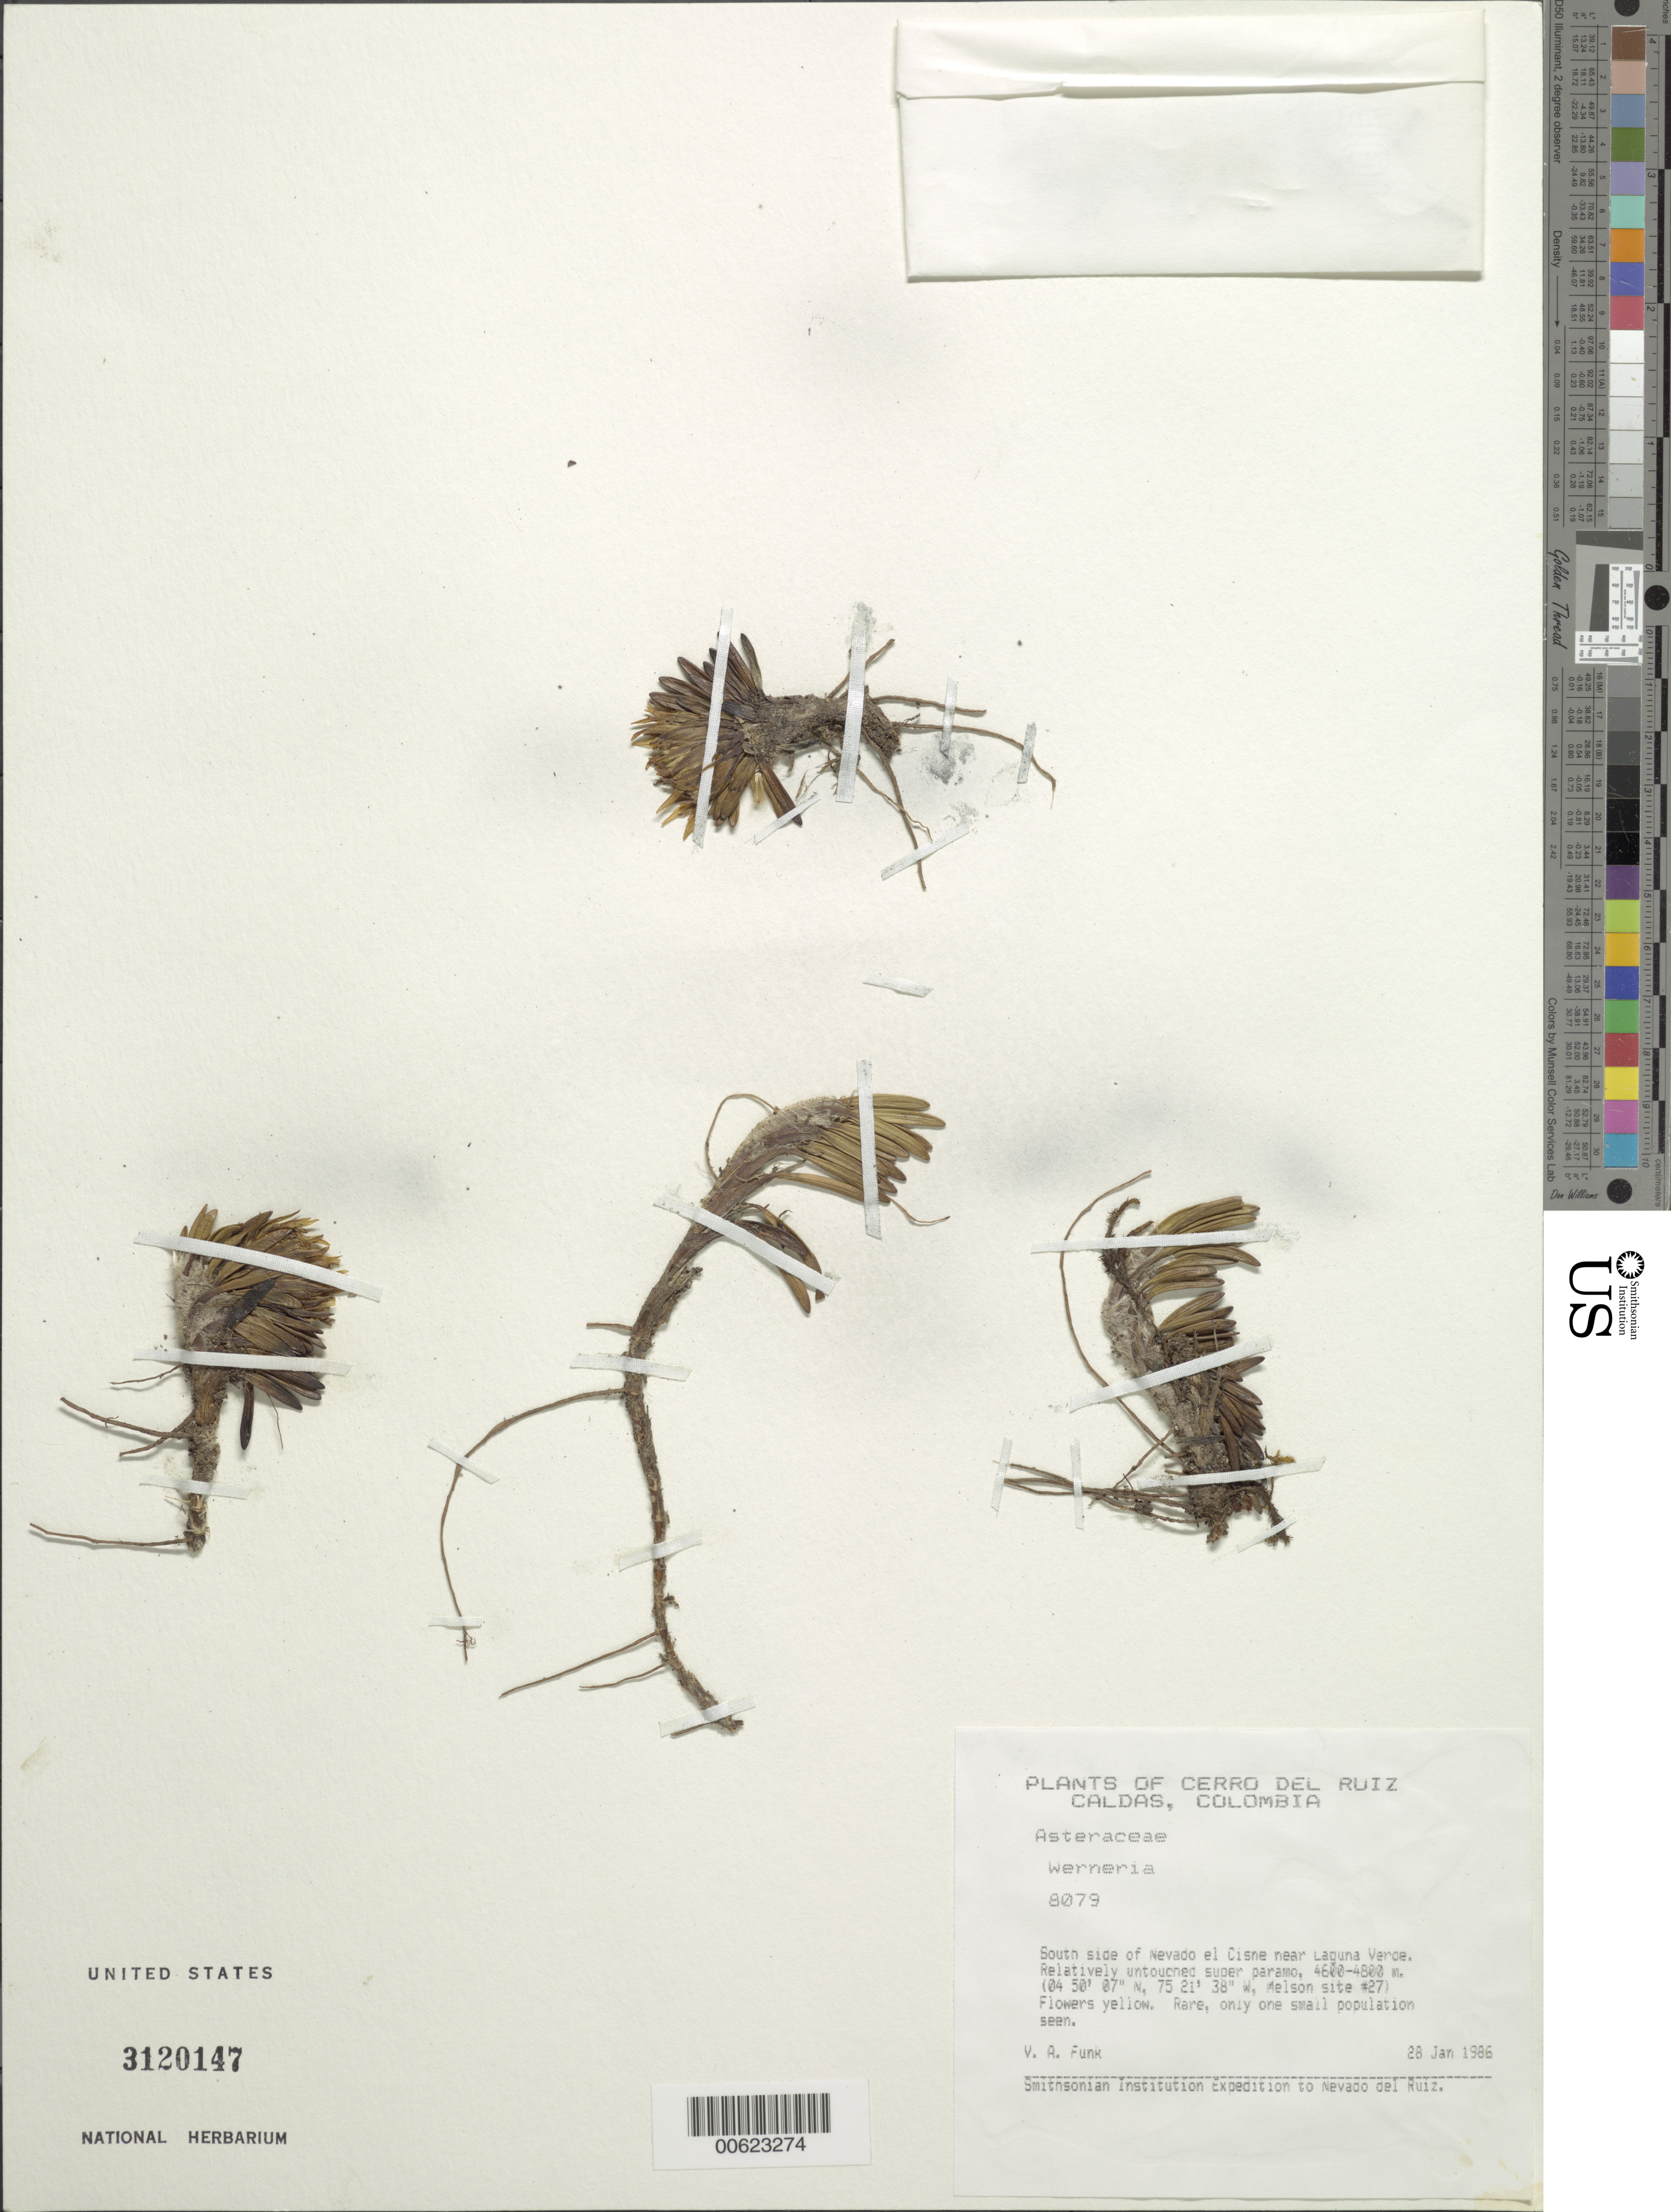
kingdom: Plantae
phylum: Tracheophyta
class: Magnoliopsida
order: Asterales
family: Asteraceae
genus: Werneria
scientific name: Werneria pumila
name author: Kunth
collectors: V. Funk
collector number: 8079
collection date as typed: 28-Jan-86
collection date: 1986-01-28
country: Colombia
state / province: Caldas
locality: Nevado el Cisne, South side, near Laguna Verde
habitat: Relatively untouched super paramo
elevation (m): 4700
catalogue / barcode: US 3120147